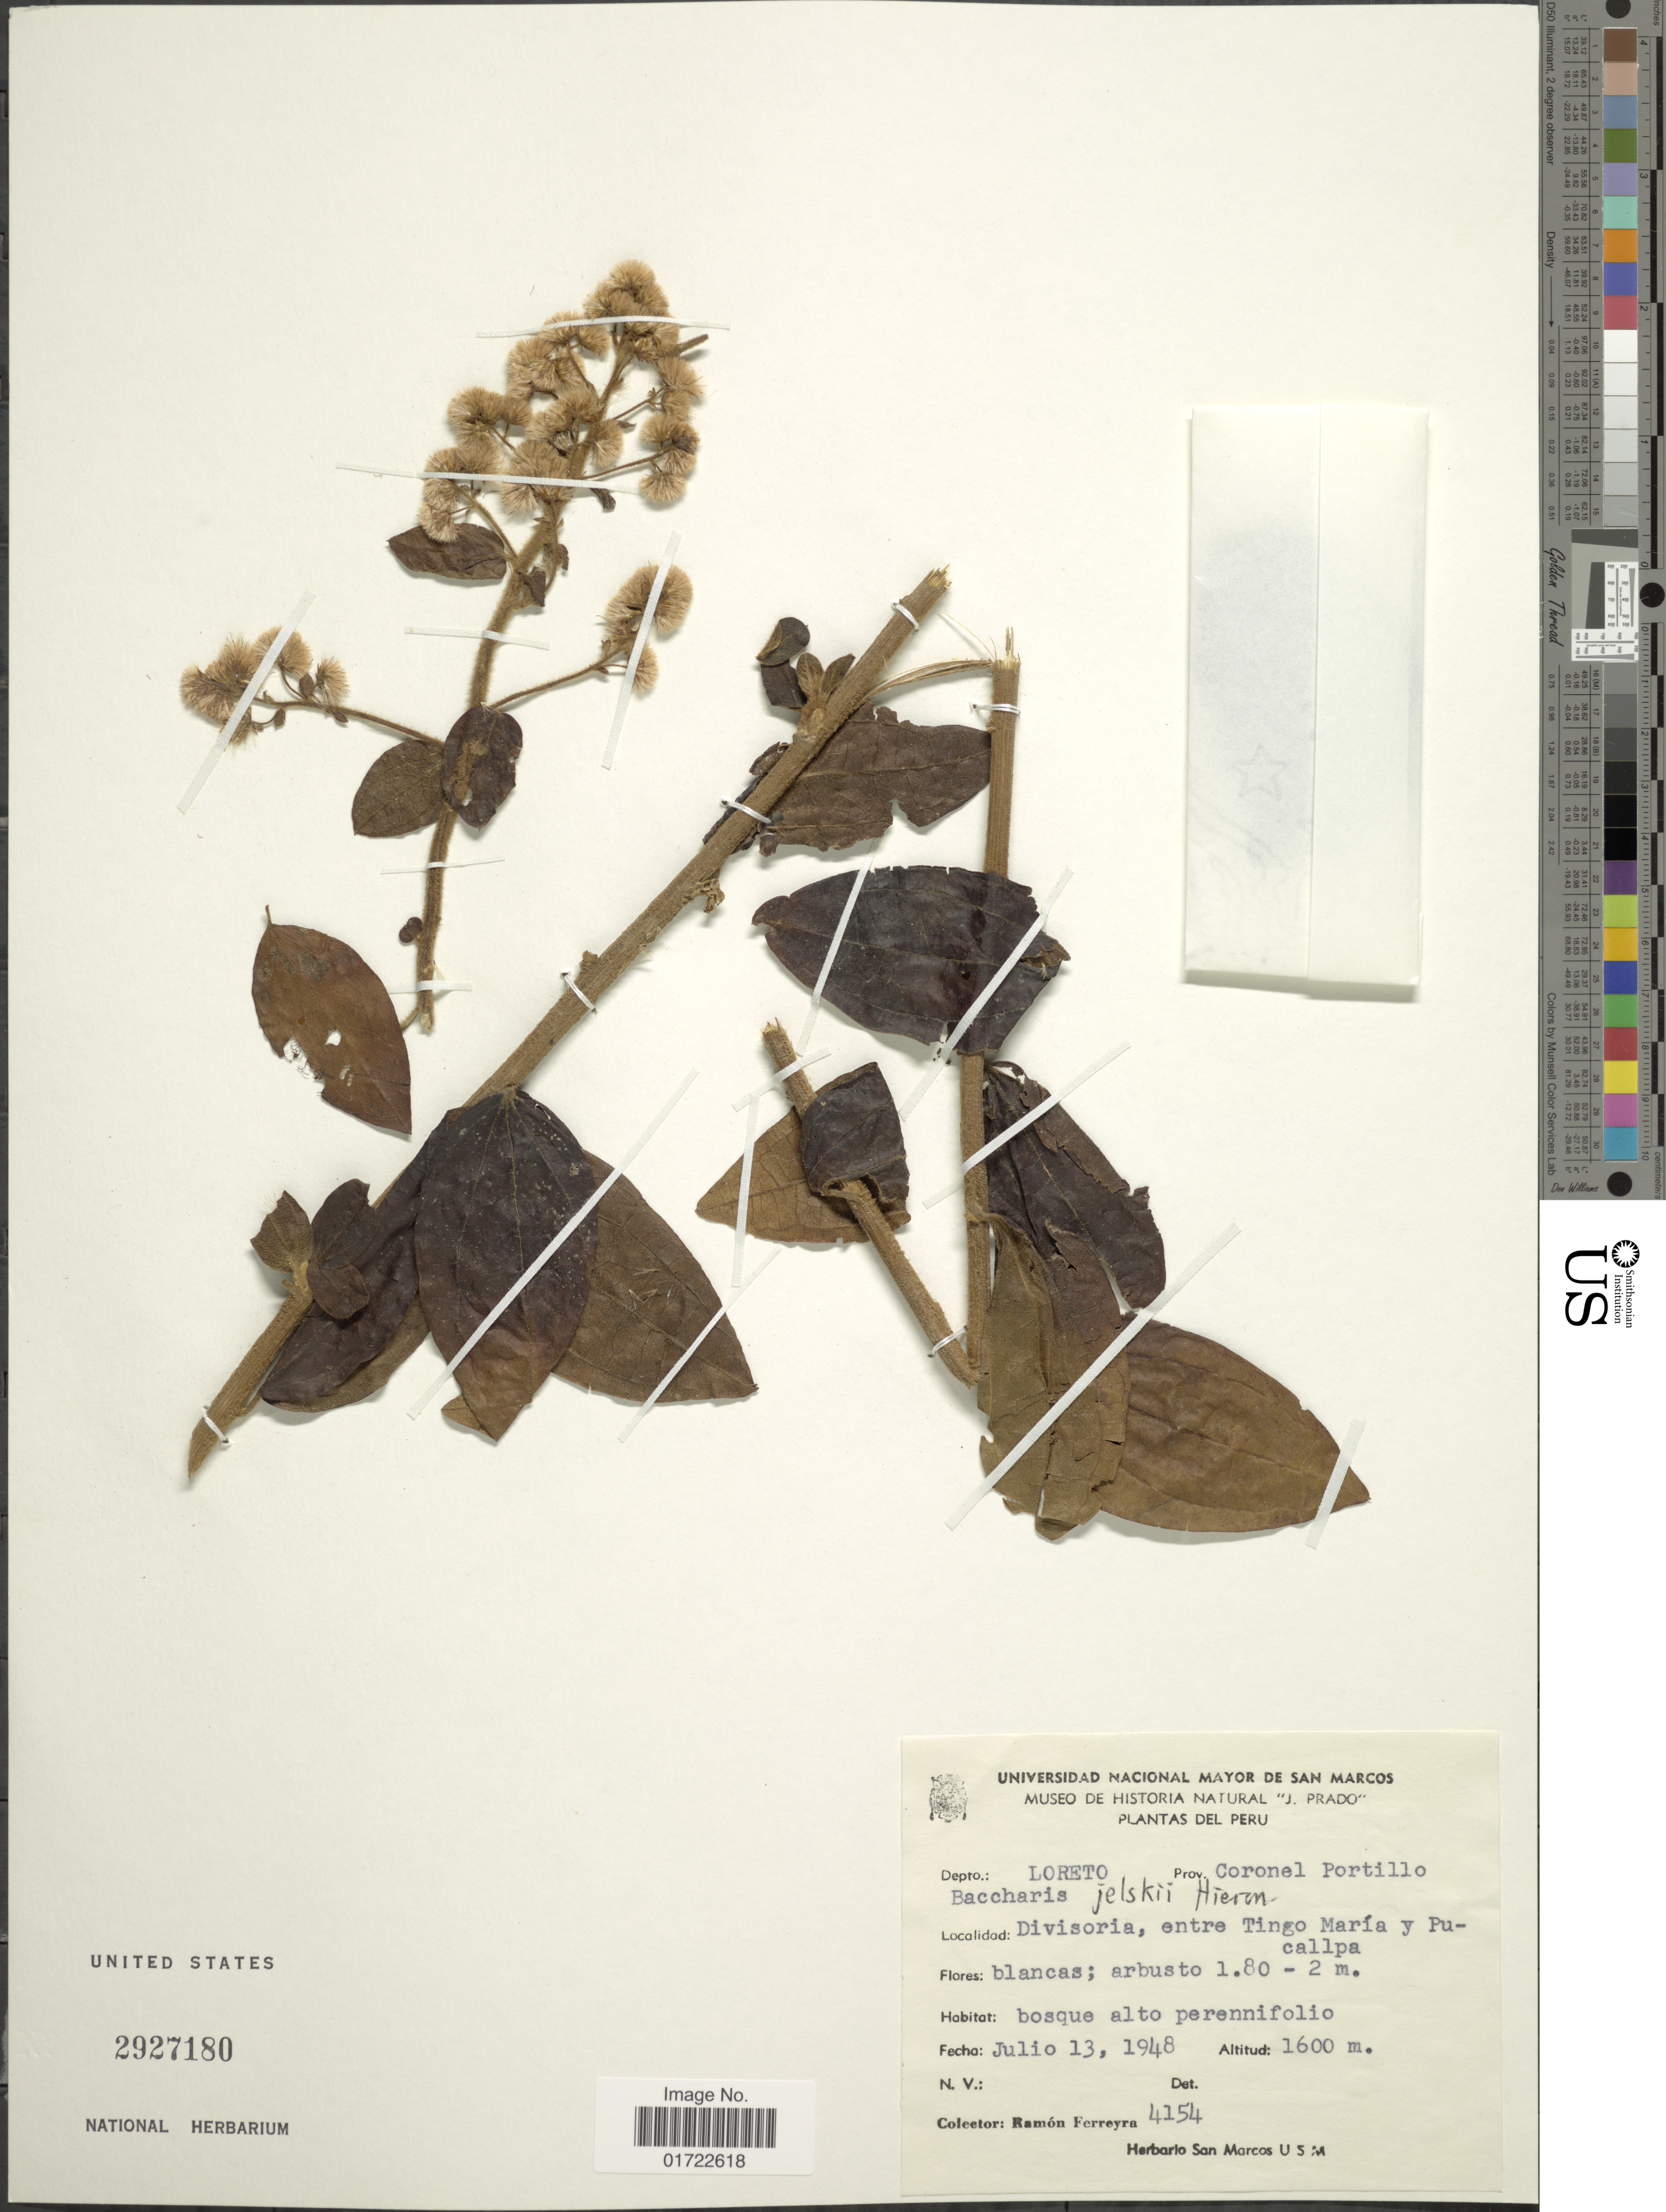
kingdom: Plantae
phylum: Tracheophyta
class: Magnoliopsida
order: Asterales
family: Asteraceae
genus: Baccharis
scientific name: Baccharis jelskii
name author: Hieron.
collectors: R. A. Ferreyra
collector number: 4154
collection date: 1948-07-13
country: Peru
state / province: Loreto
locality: Prov. Coronel Portillo, Divisoria, entre Tingo Maria y Pucallpa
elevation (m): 1600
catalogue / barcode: US 2927180